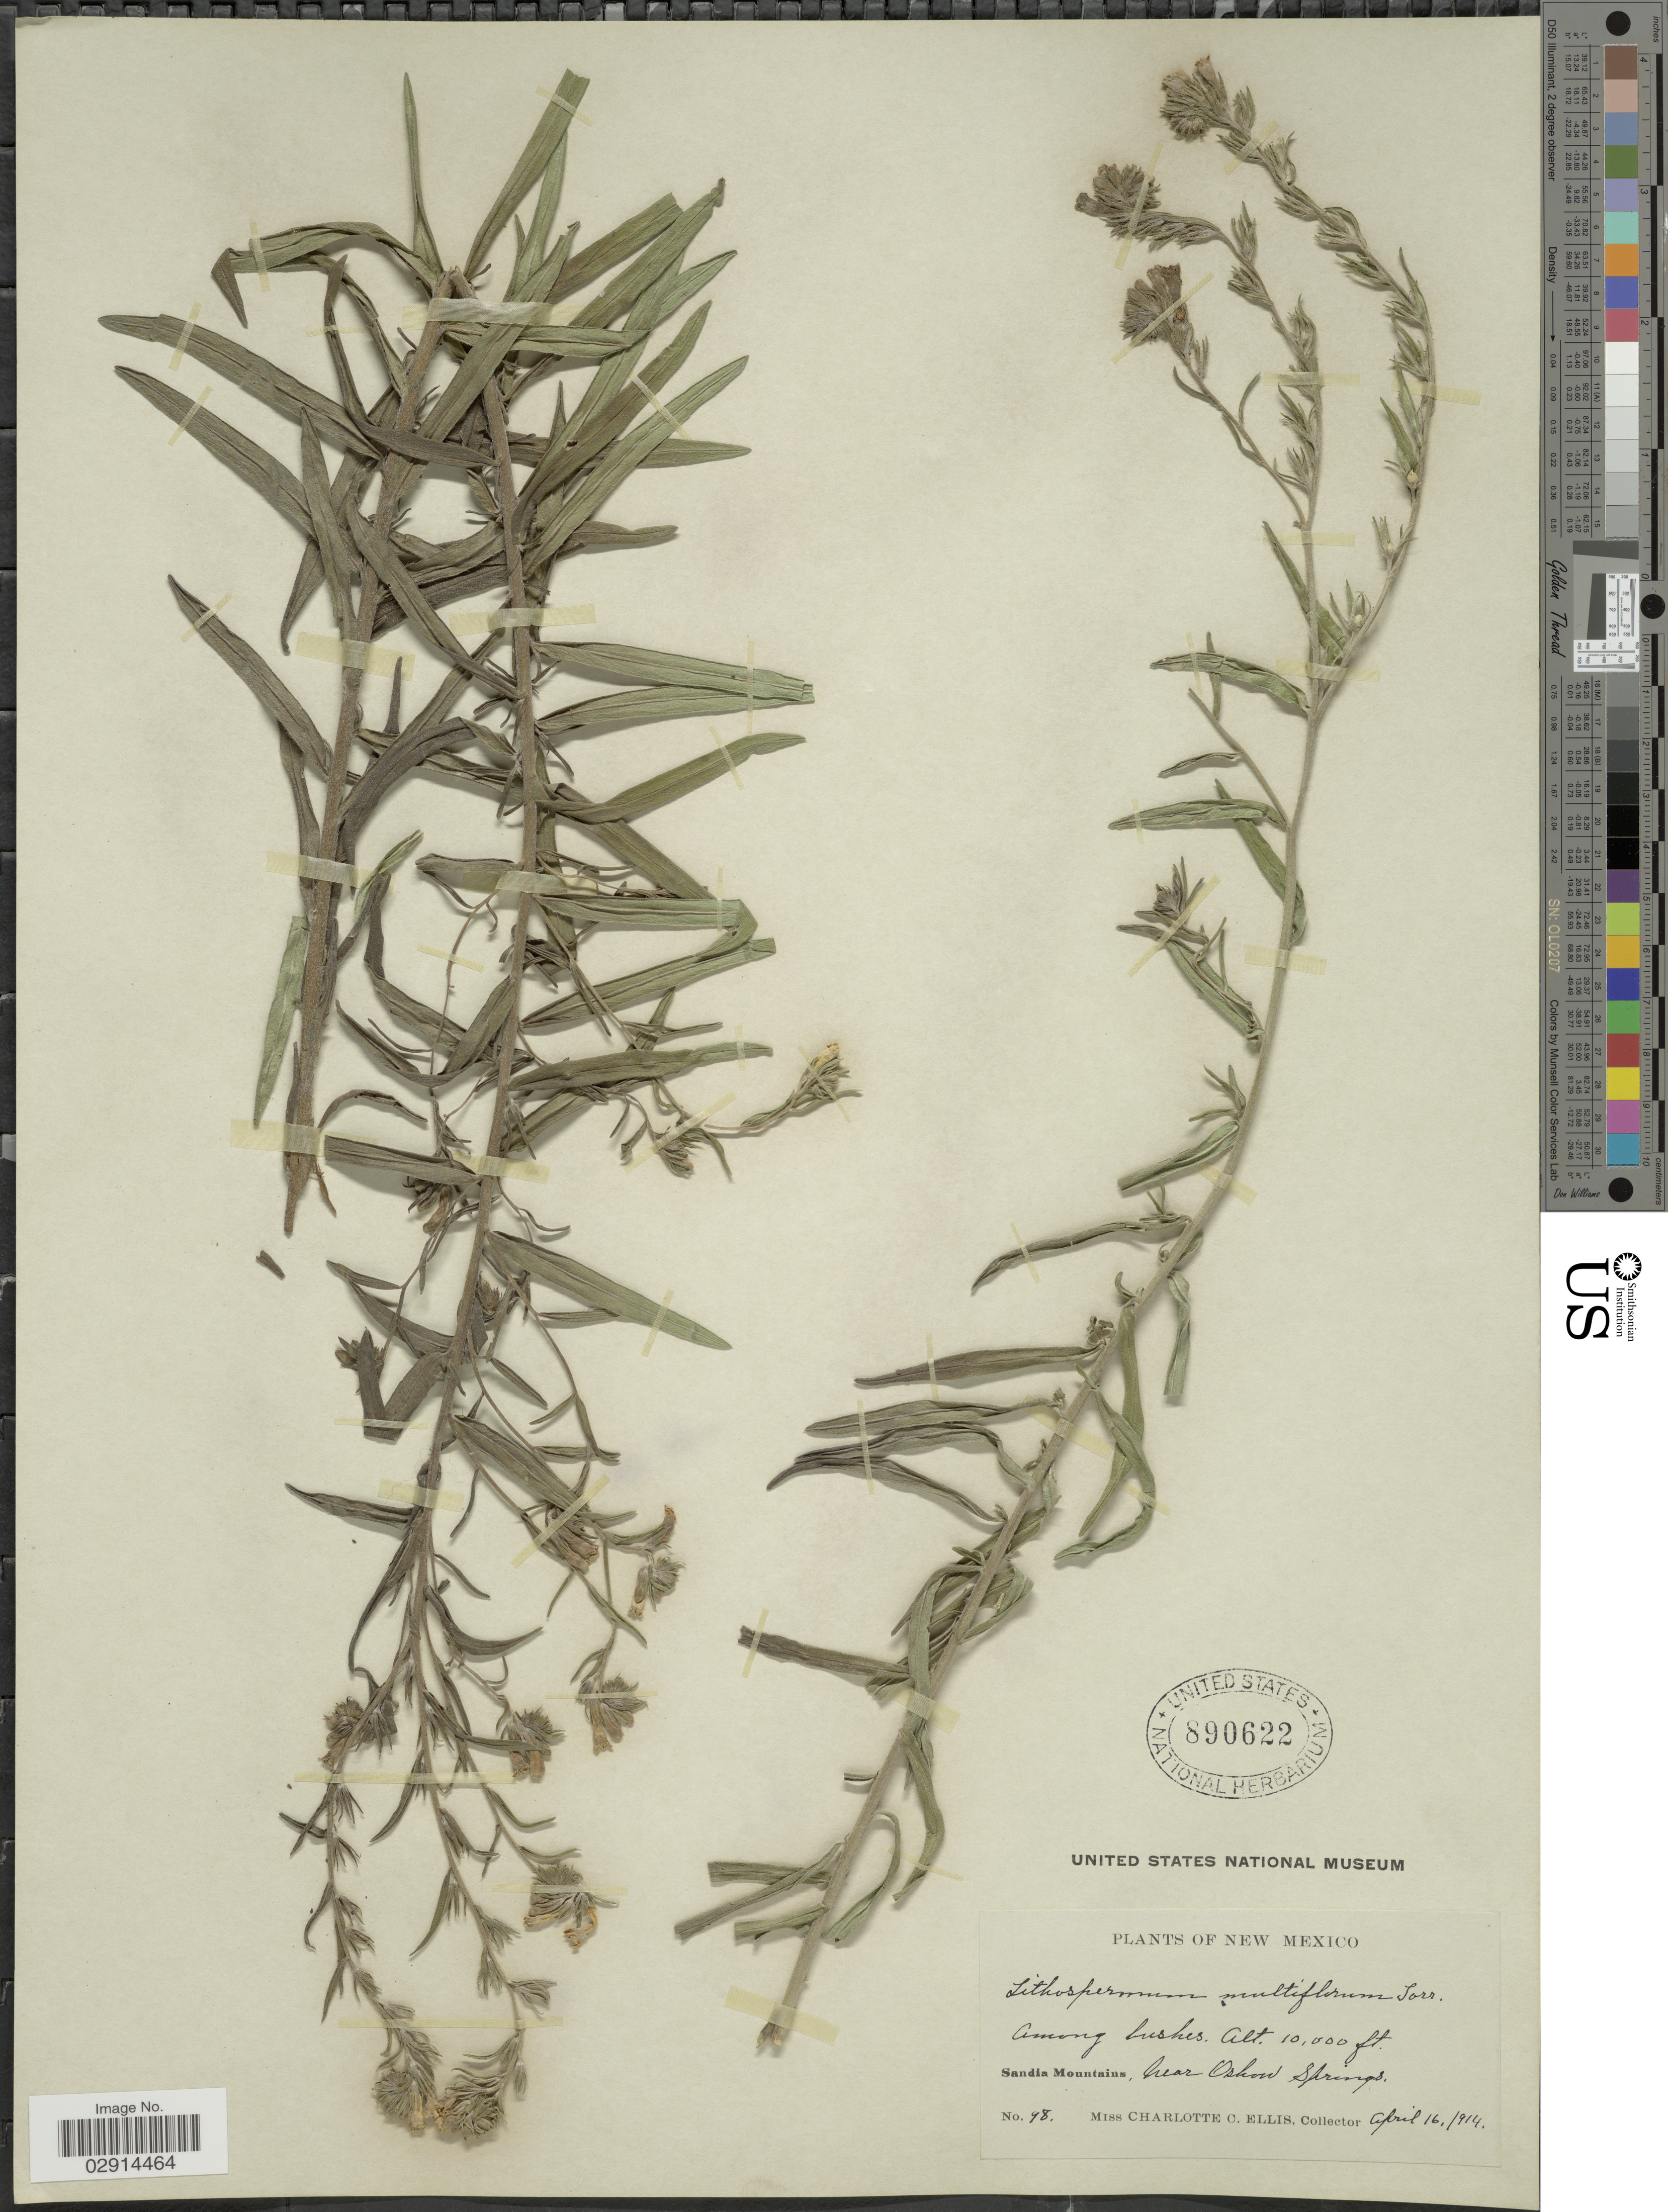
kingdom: Plantae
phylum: Tracheophyta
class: Magnoliopsida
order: Boraginales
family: Boraginaceae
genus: Lithospermum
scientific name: Lithospermum multiflorum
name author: Torr. ex A. Gray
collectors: C. C. Ellis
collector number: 98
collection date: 1914-04-16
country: United States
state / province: New Mexico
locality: Sandia Mountains, near Oshon [interpreted] Springs.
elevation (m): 3048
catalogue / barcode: US 890622